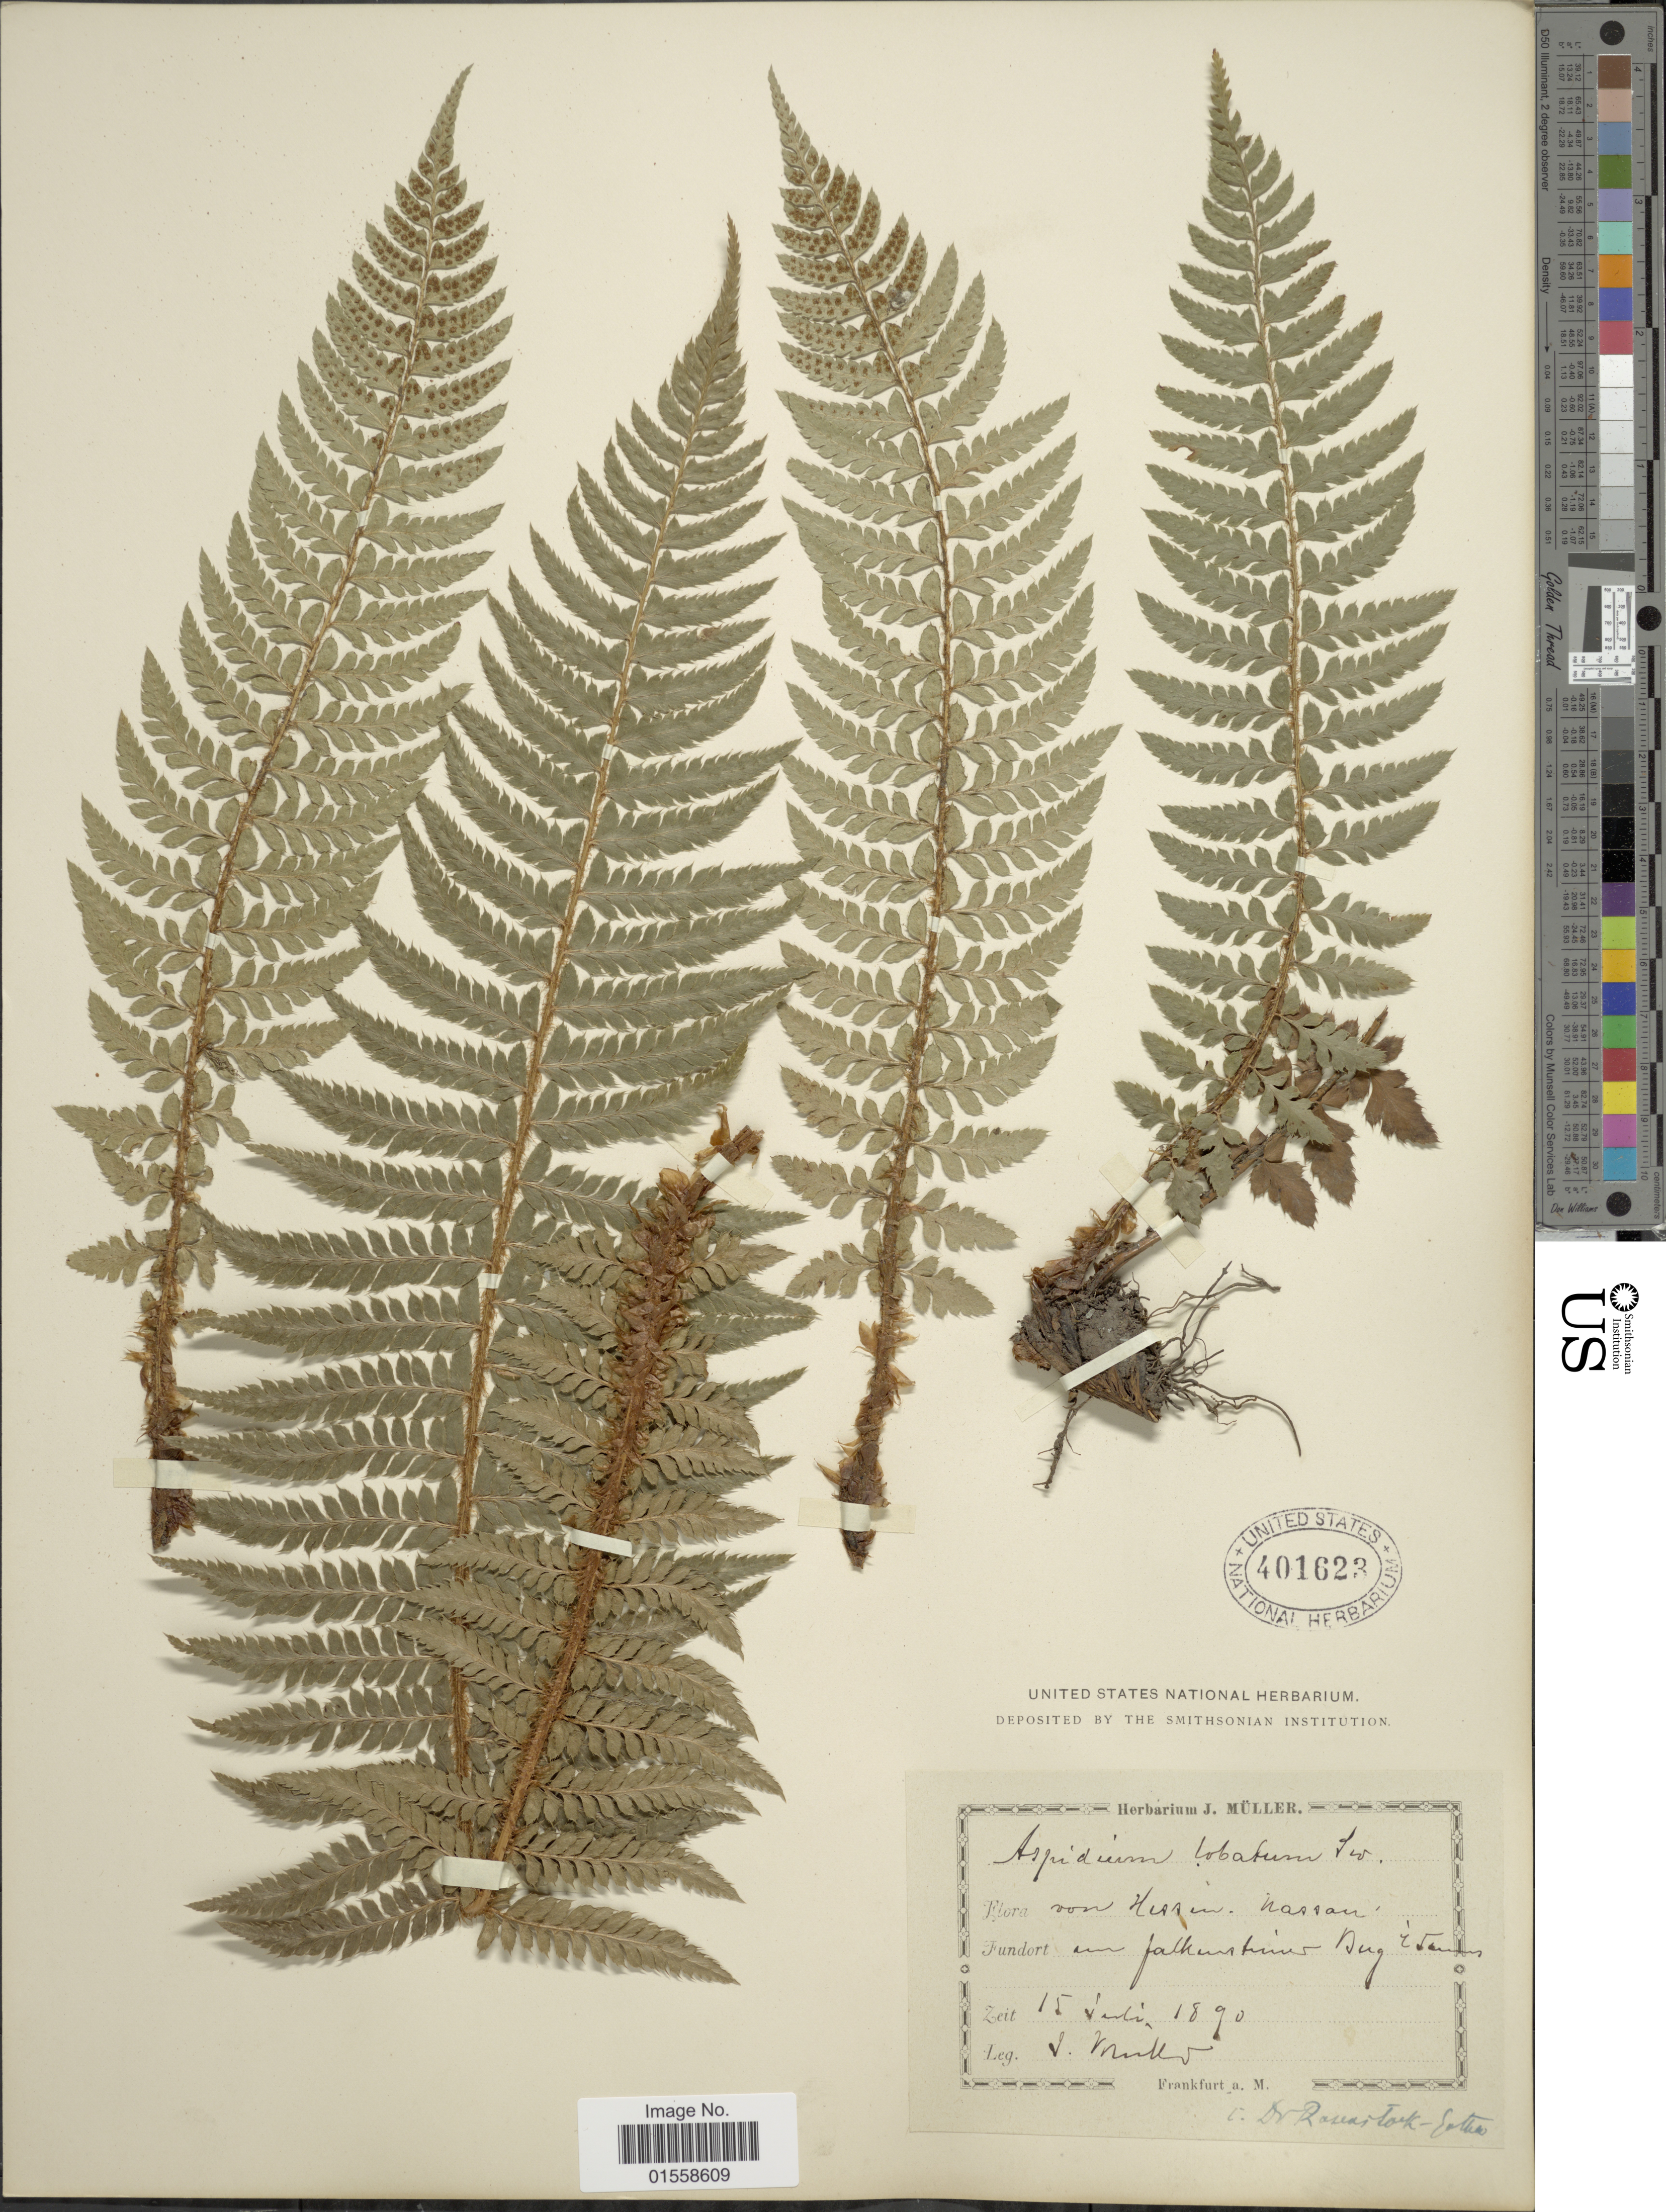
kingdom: Plantae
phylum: Tracheophyta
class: Polypodiopsida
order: Polypodiales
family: Dryopteridaceae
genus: Polystichum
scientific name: Polystichum aculeatum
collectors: J. Müller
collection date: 1890-07-15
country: Germany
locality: Hessen-Nassau. am falken[illegible text] Bug [illegible text].[interpreted]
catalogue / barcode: US 401623